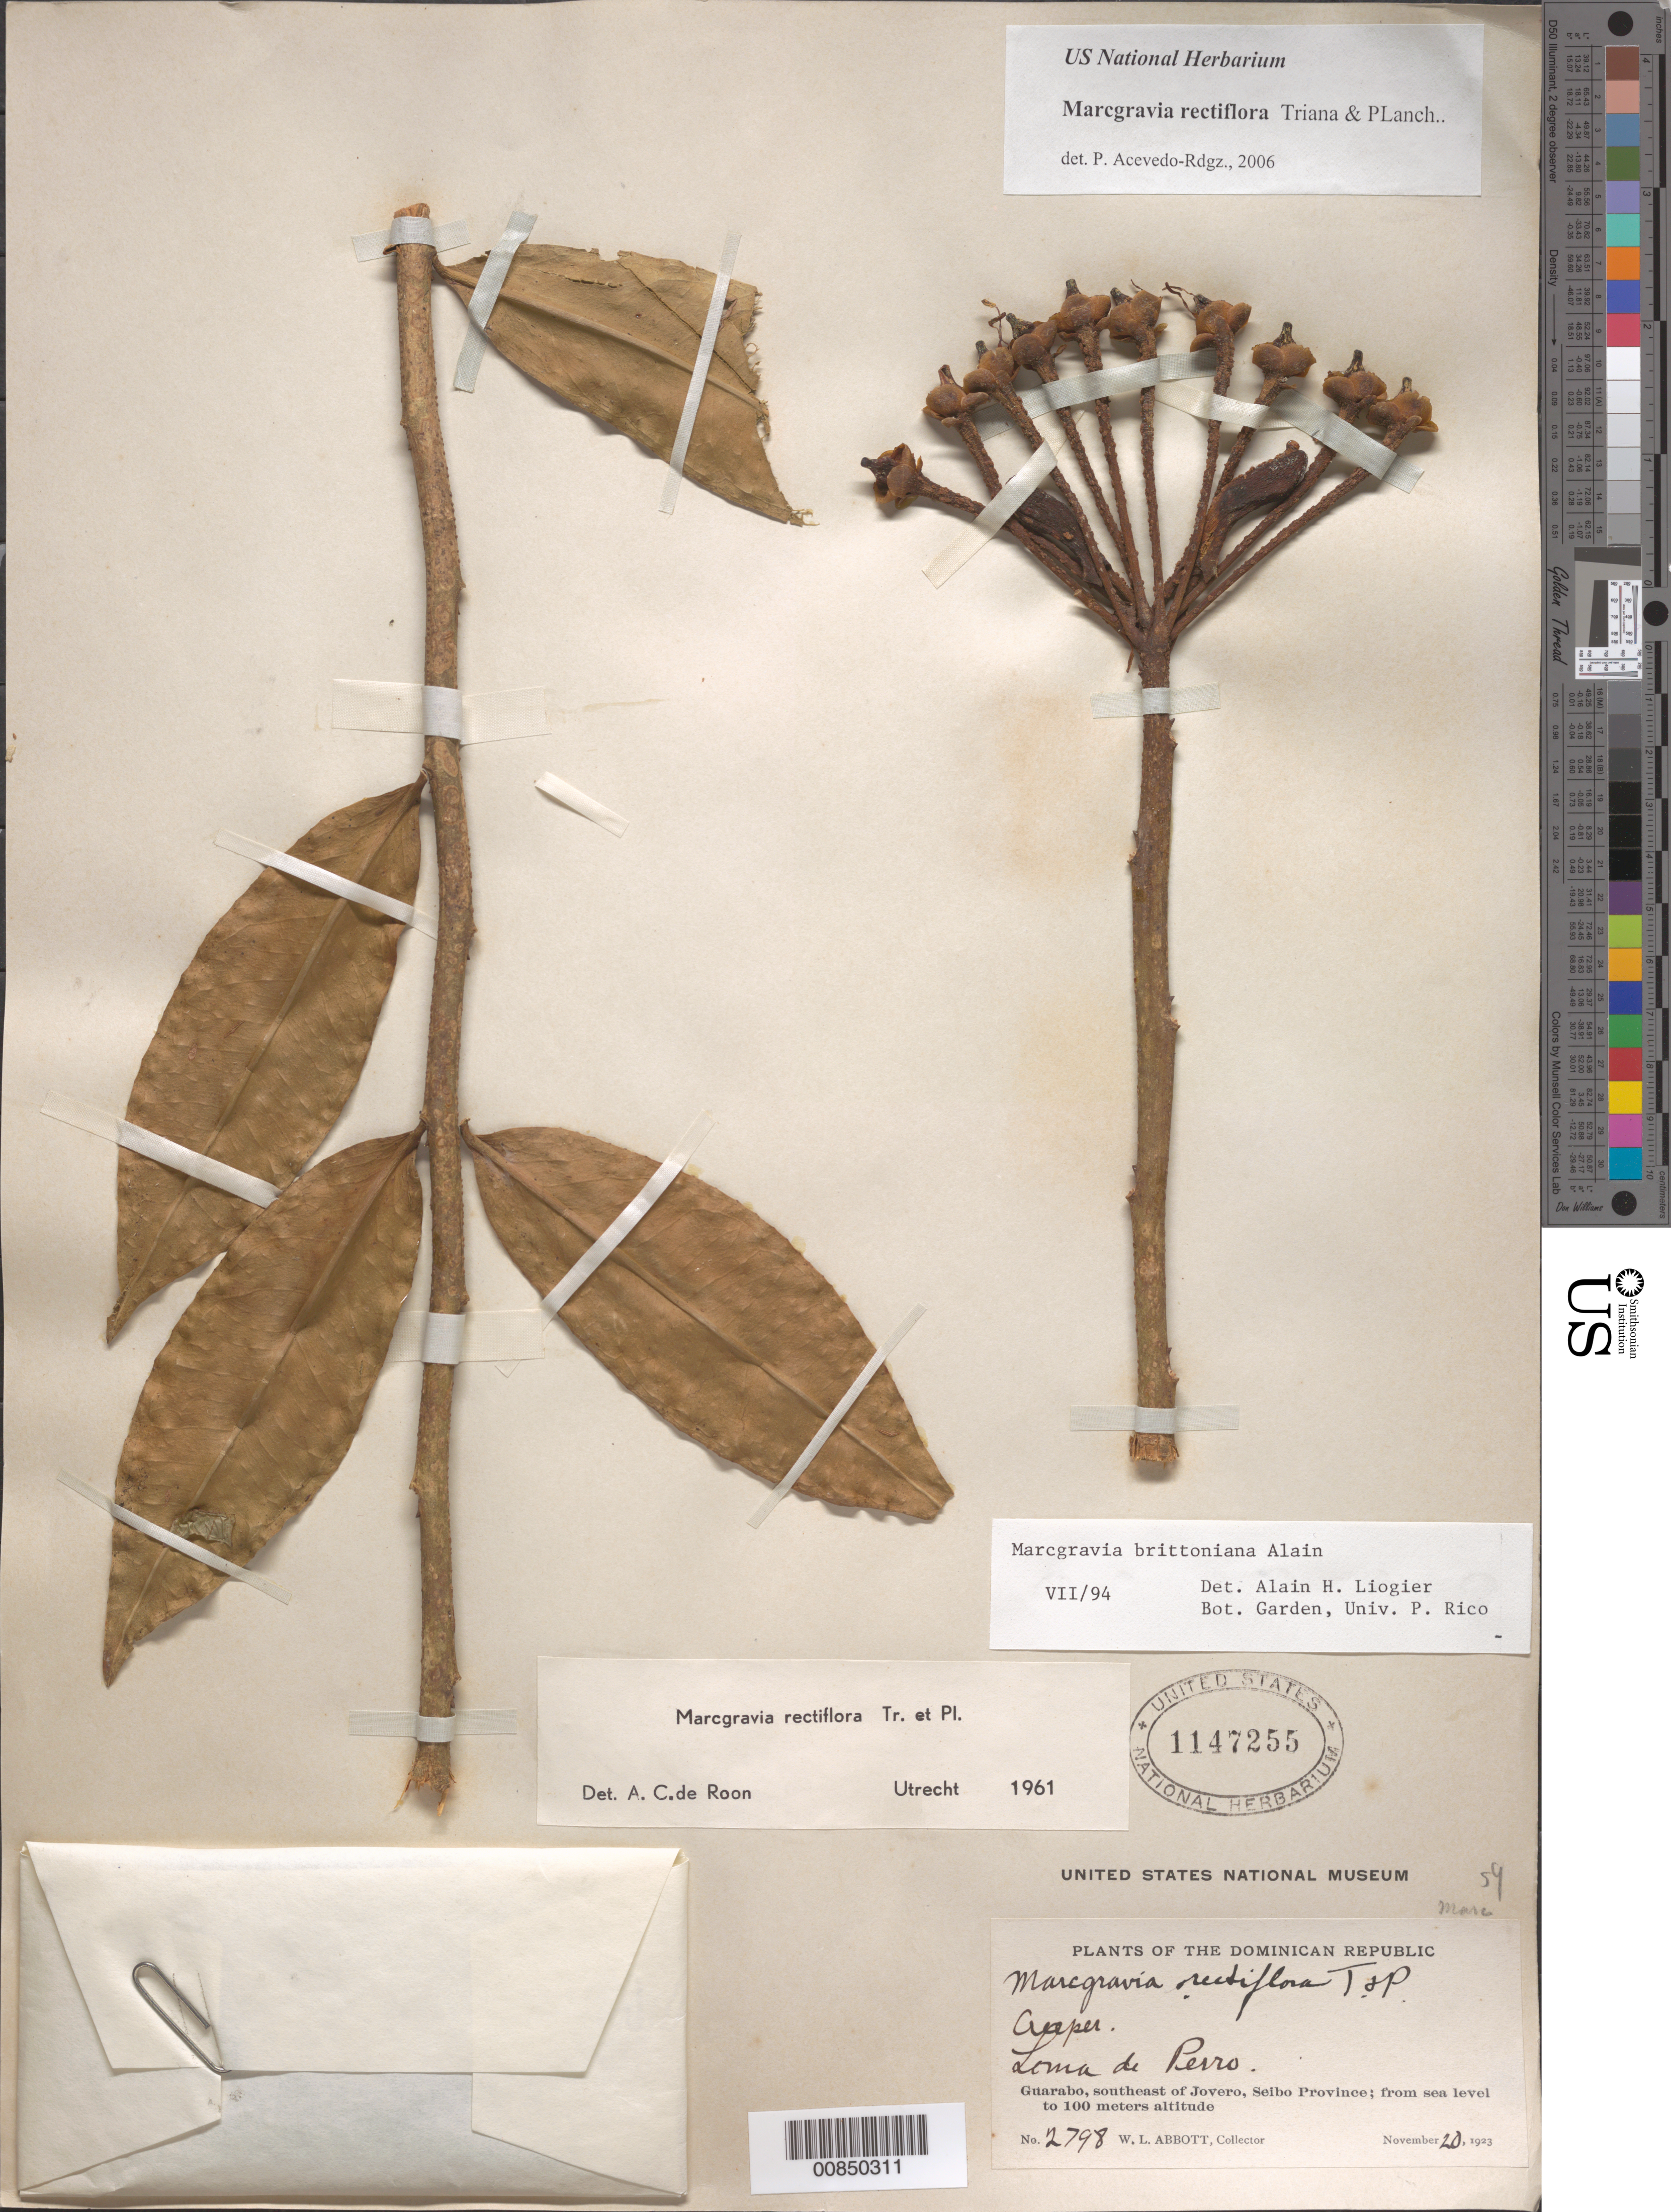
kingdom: Plantae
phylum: Tracheophyta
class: Magnoliopsida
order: Ericales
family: Marcgraviaceae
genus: Marcgravia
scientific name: Marcgravia rectiflora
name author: Triana & Planch.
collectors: W. L. Abbott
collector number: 2798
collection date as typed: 20 Nov 1923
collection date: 1923-11-20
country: Dominican Republic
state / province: El Seibo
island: Hispaniola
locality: Guarabo, SE of Jovero, Loma de Perro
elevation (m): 0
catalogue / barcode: US 1147255